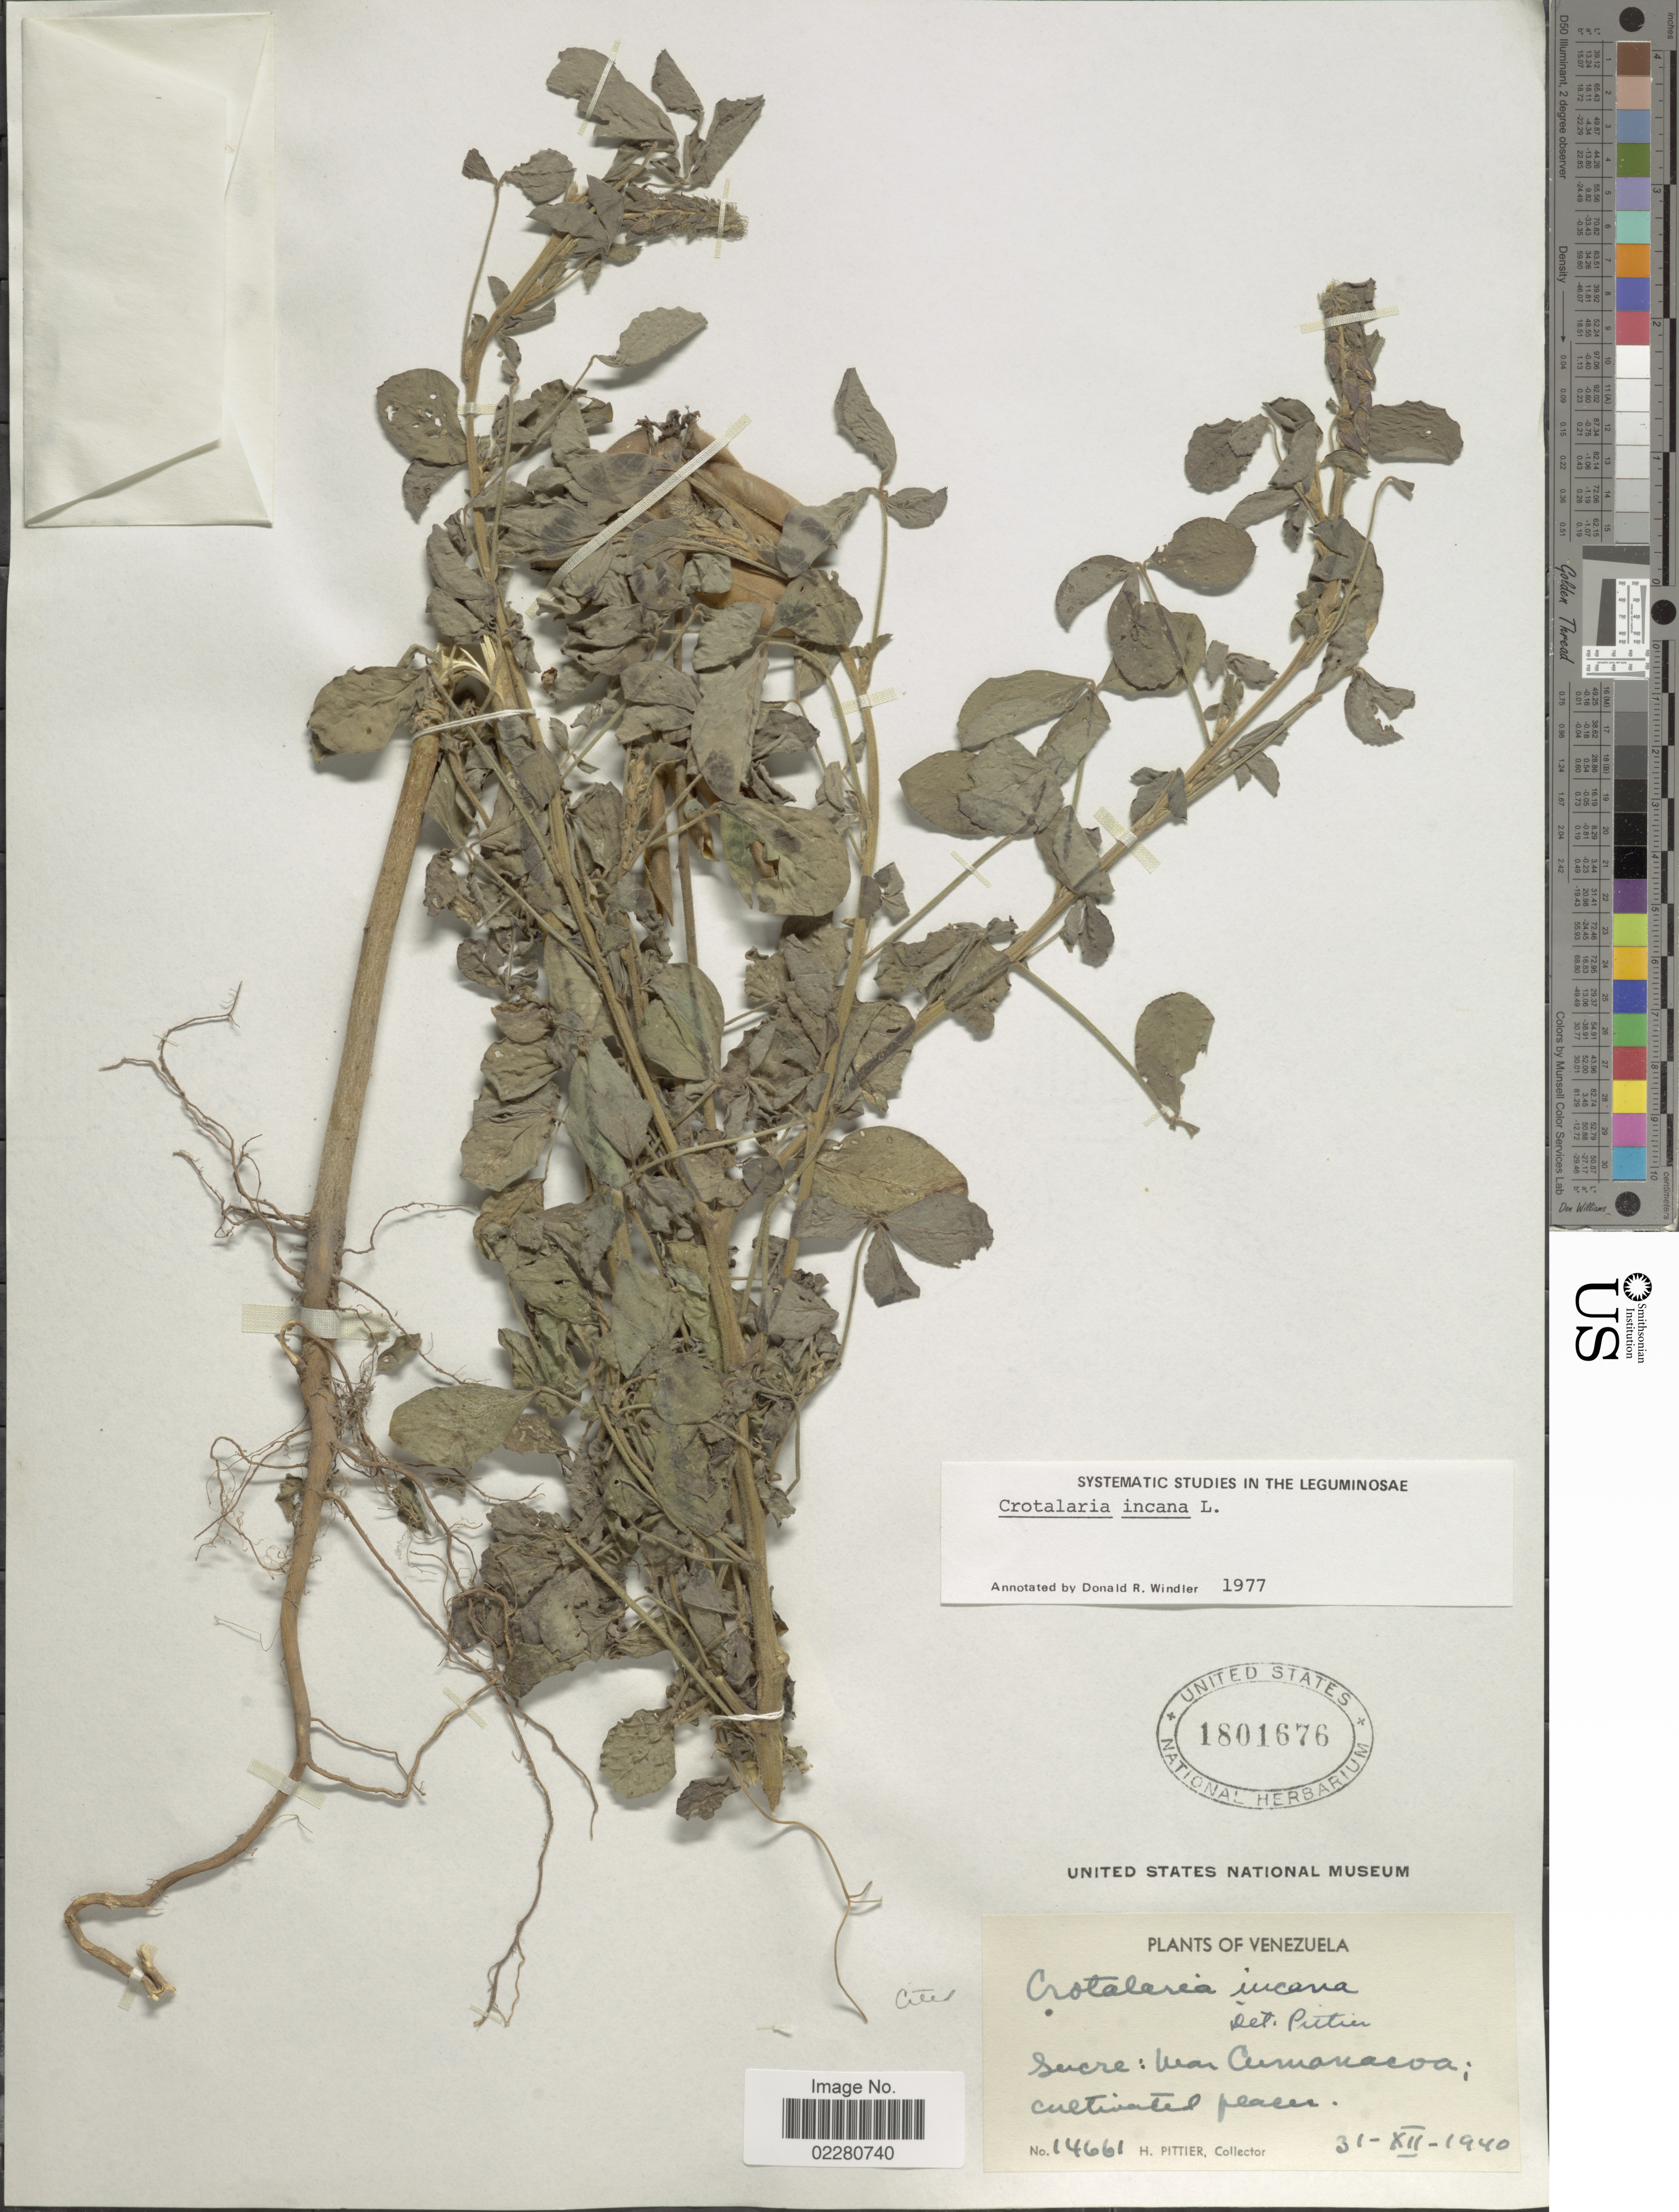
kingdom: Plantae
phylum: Tracheophyta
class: Magnoliopsida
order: Fabales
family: Fabaceae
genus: Crotalaria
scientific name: Crotalaria incana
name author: L.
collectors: H. F. Pittier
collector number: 14661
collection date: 1940-12-31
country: Venezuela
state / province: Sucre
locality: Sucre: near Cumanacoa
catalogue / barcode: US 1801676